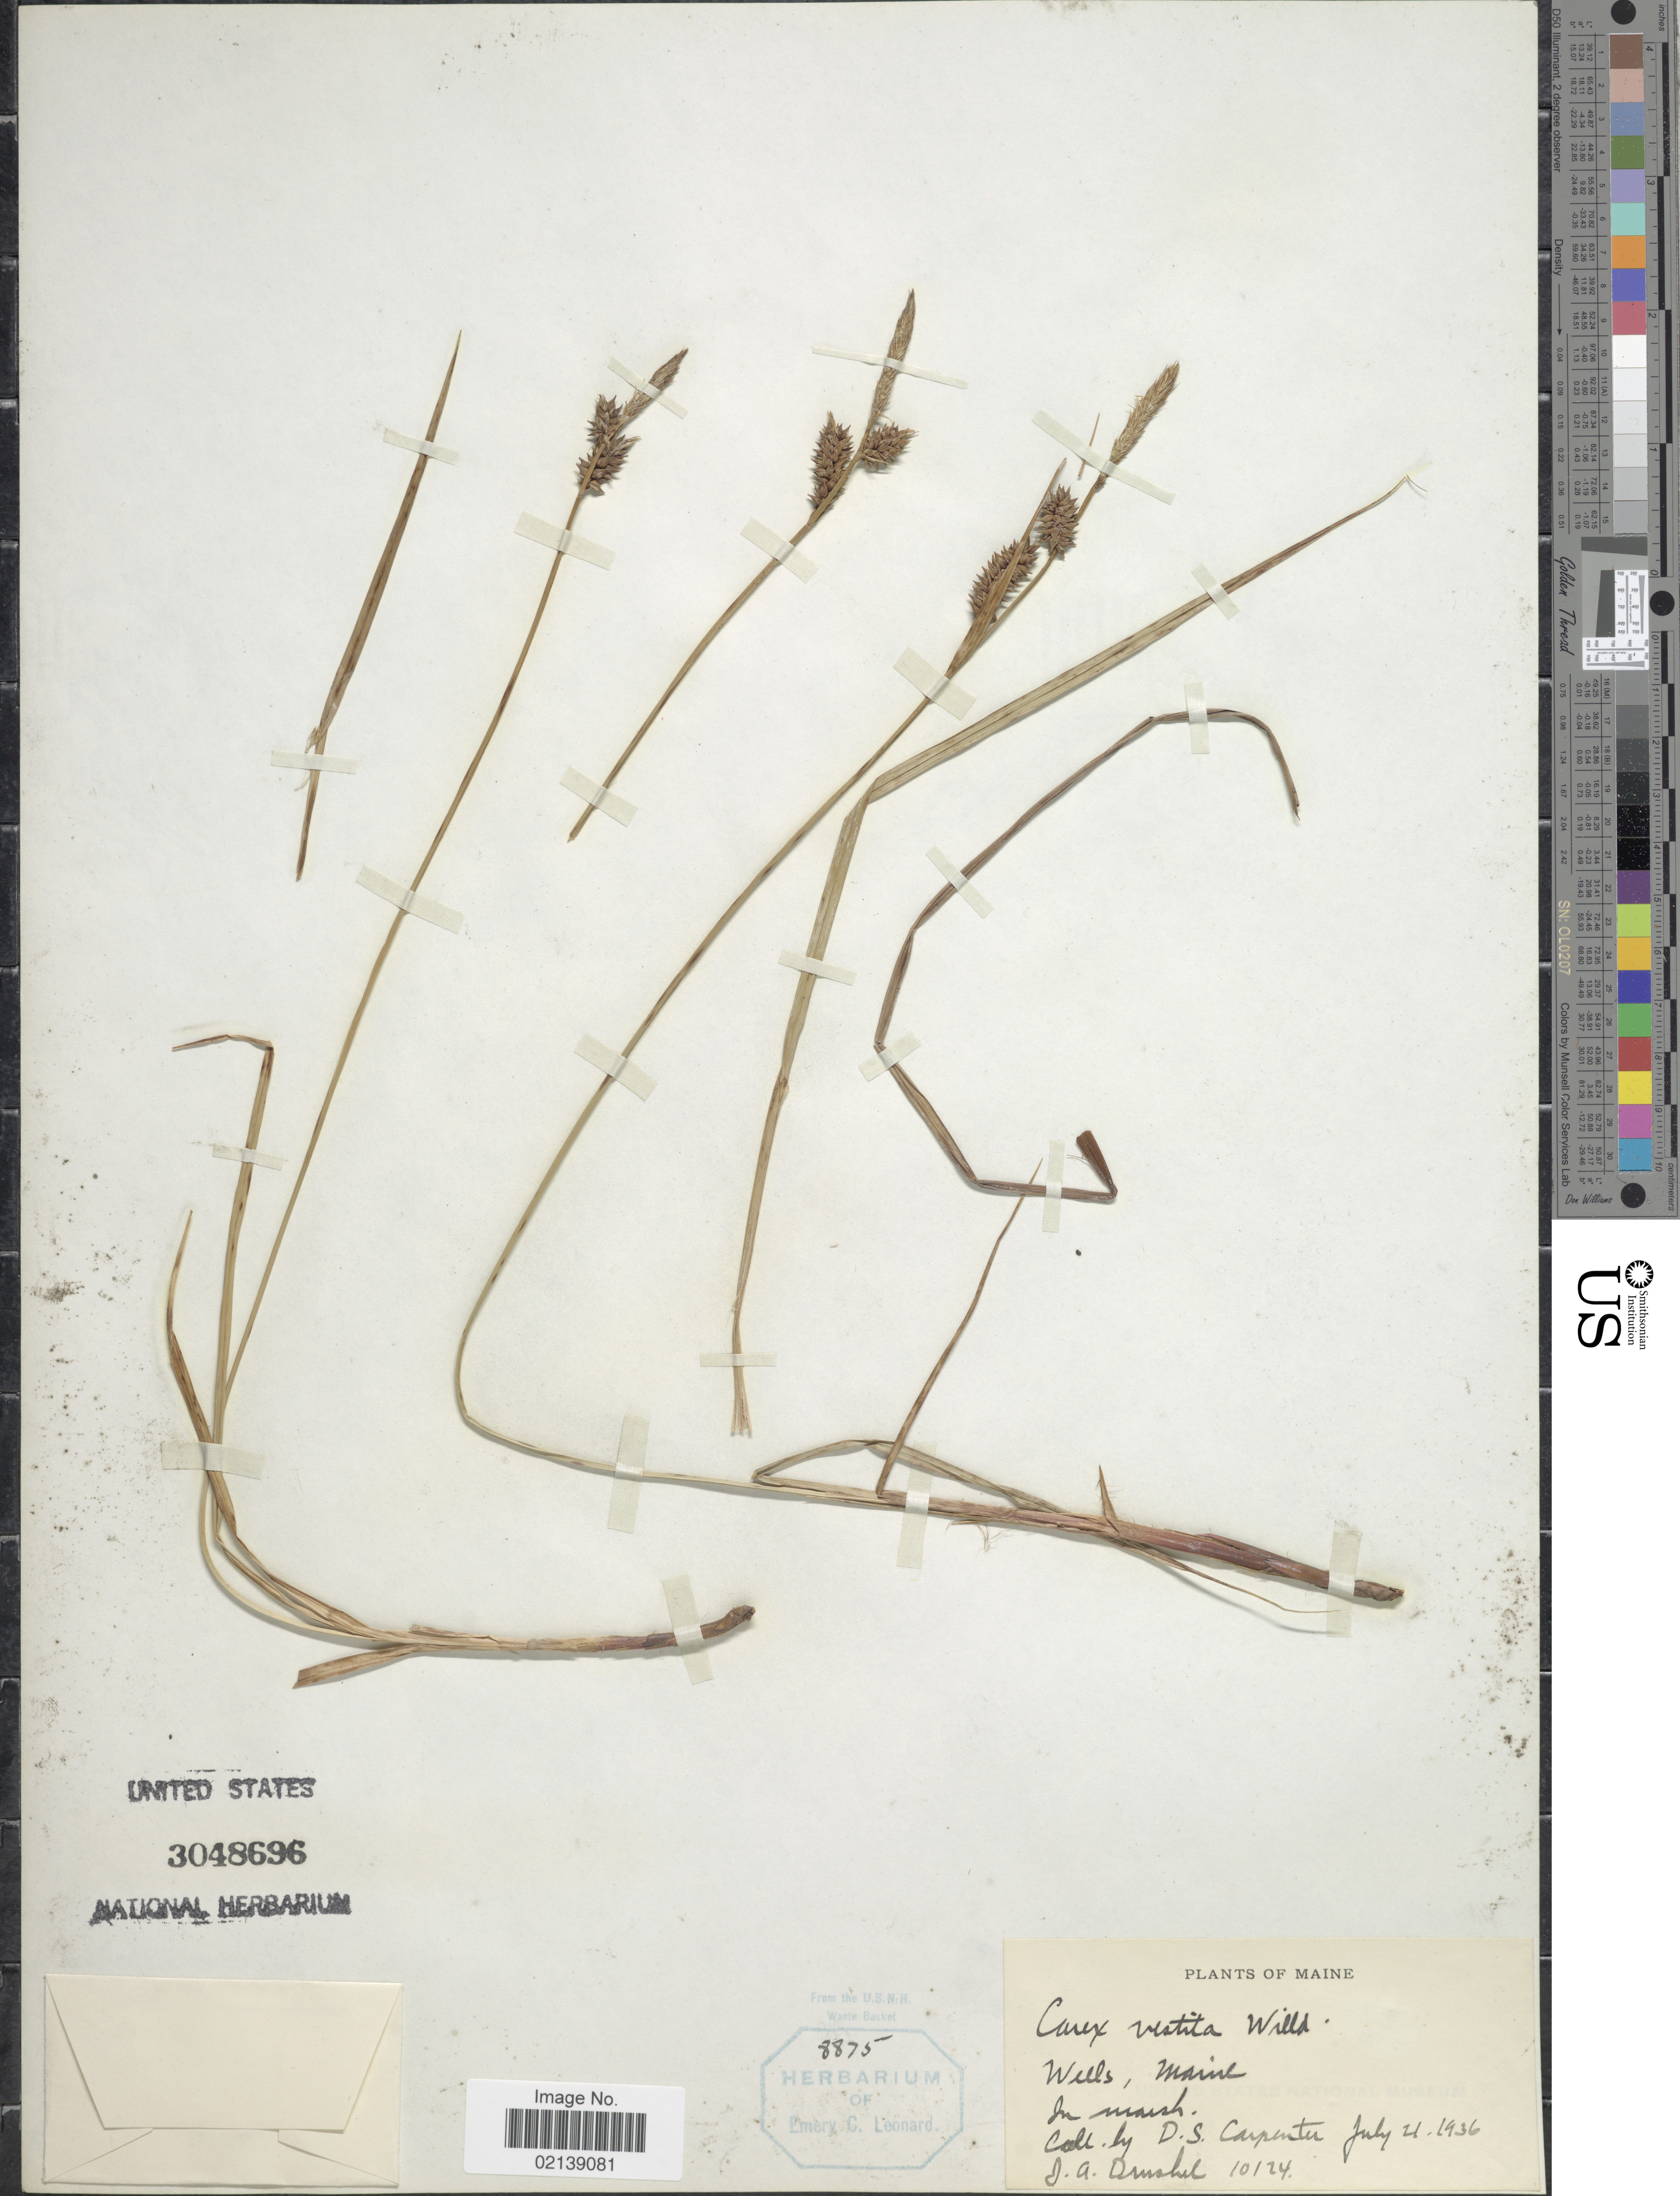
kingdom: Plantae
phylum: Tracheophyta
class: Liliopsida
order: Poales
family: Cyperaceae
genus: Carex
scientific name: Carex vestita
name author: Willd.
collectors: D. Carpenter & J. A. Drushel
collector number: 10124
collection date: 1936-07-21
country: United States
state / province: Maine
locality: Wells, In marsh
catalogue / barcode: US 3048696